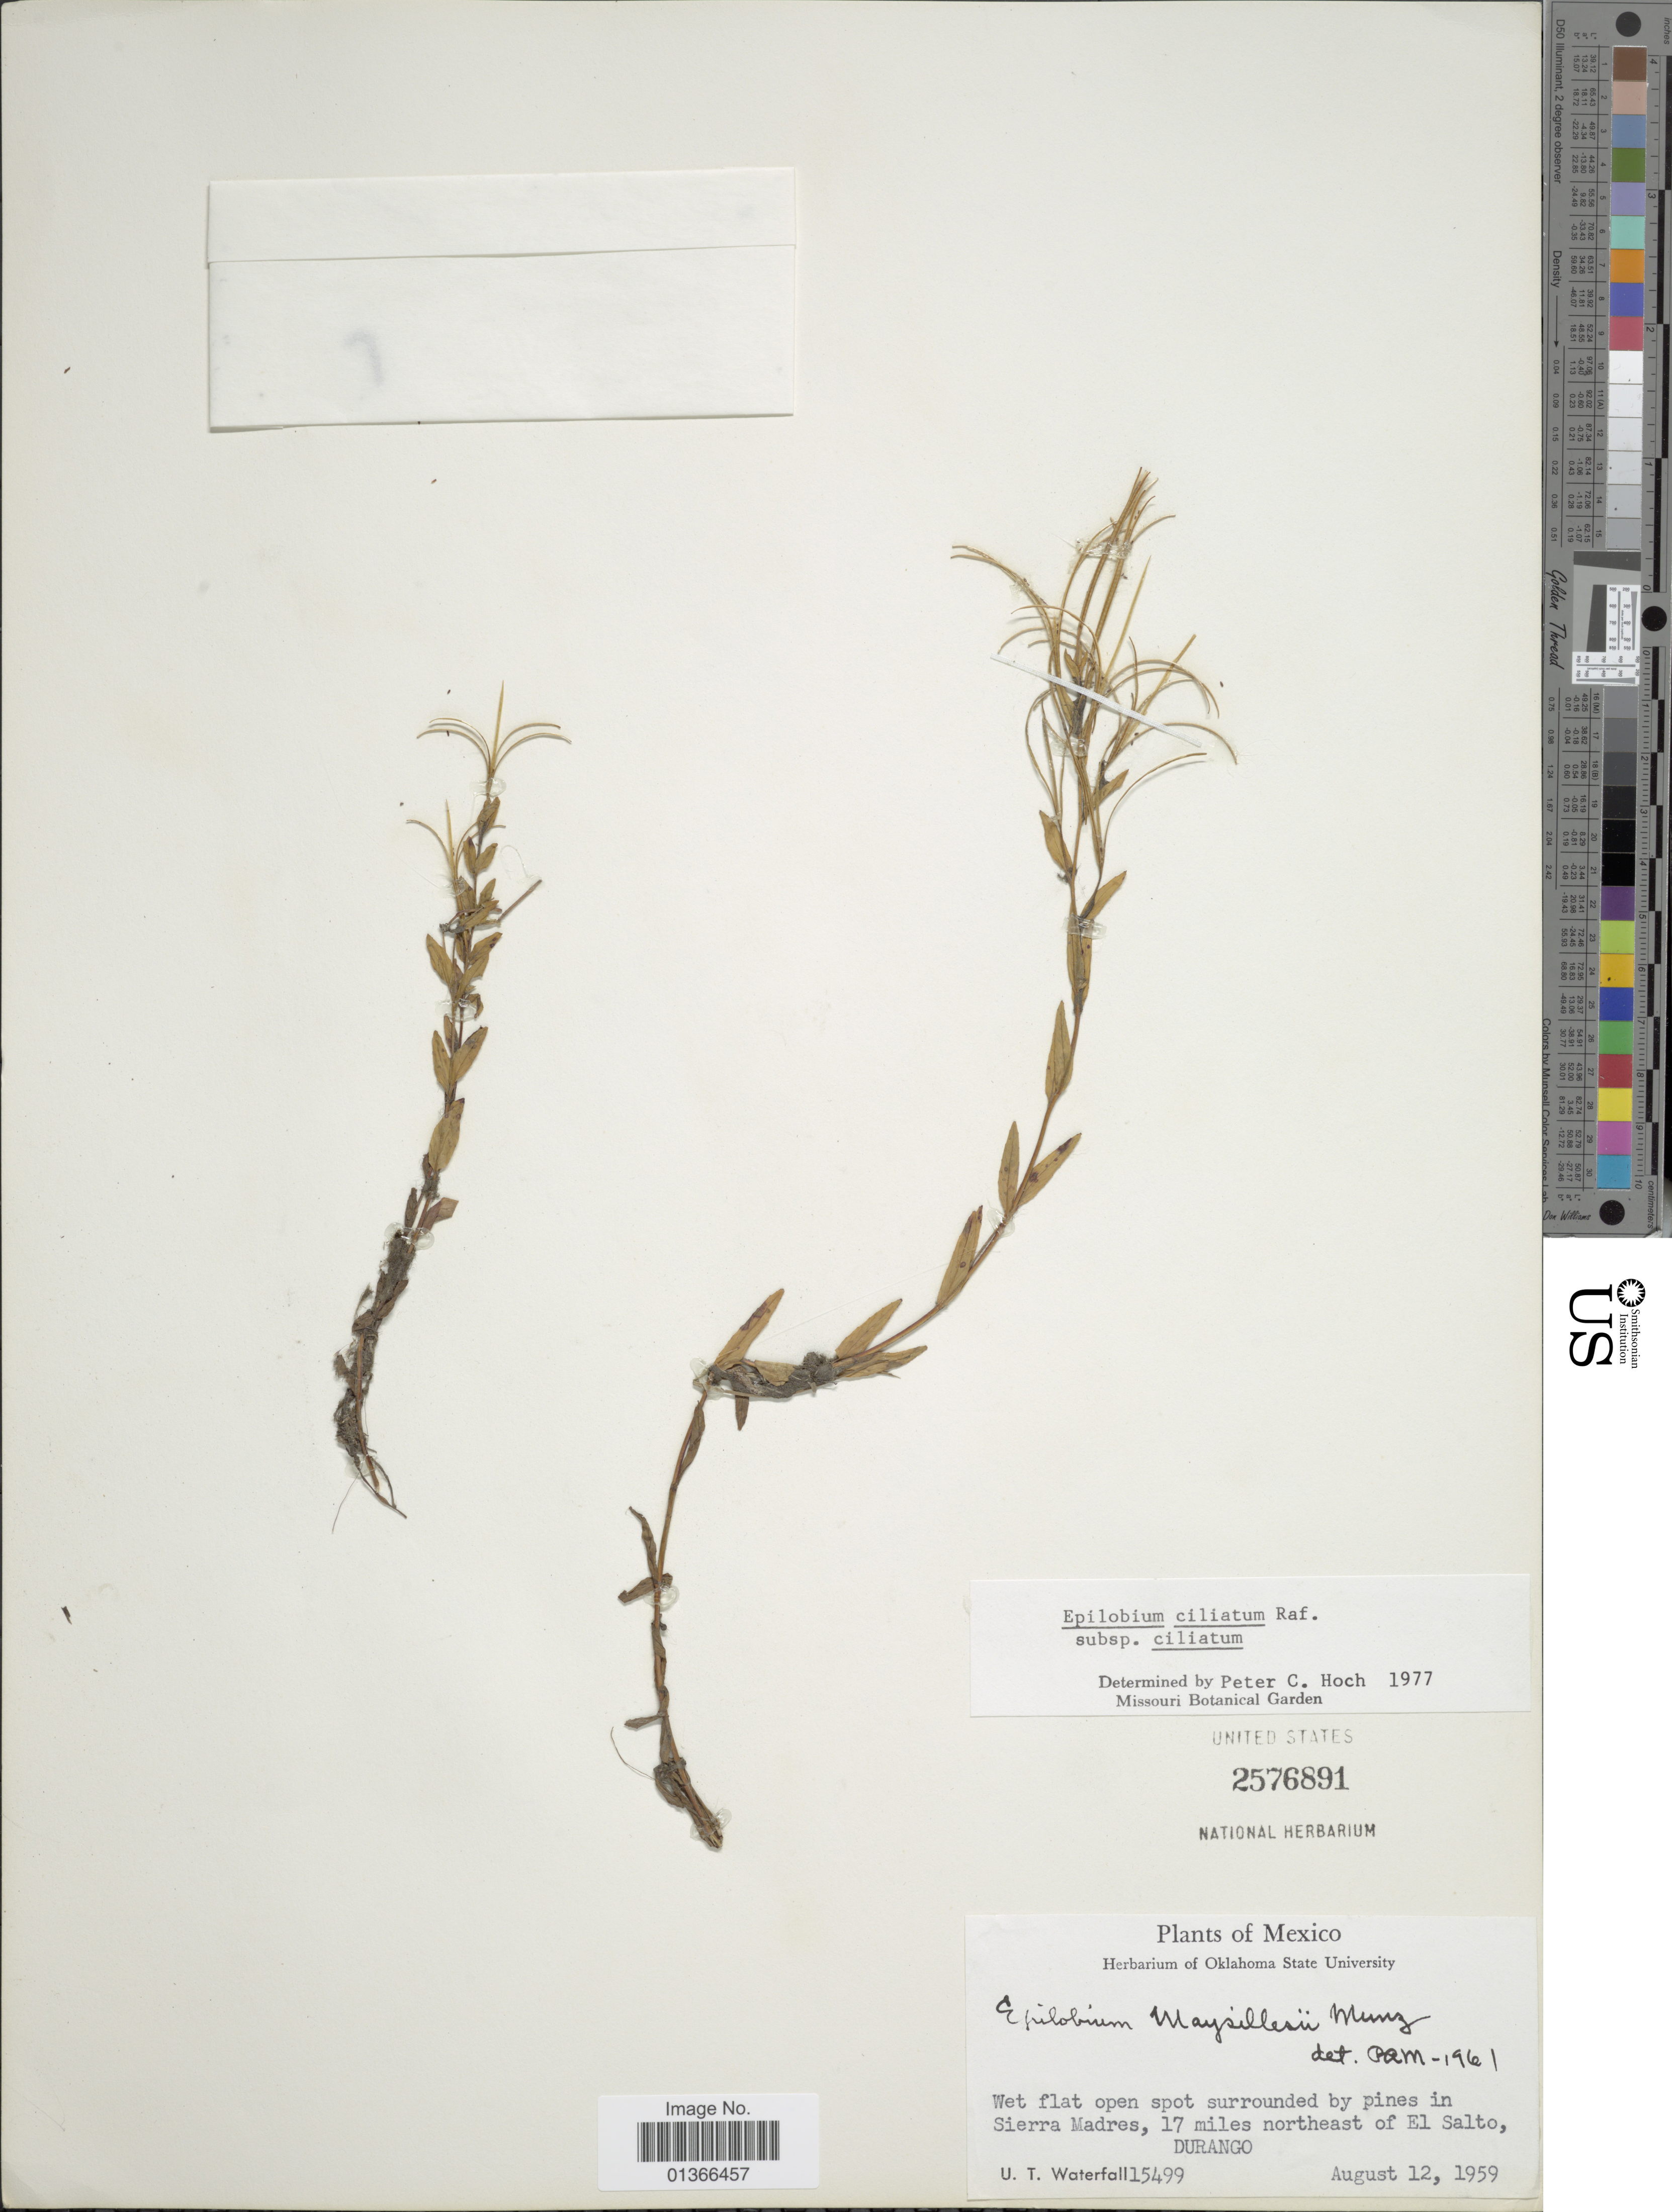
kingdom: Plantae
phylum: Tracheophyta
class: Magnoliopsida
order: Myrtales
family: Onagraceae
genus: Epilobium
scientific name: Epilobium ciliatum subsp. ciliatum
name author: Raf.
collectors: U. T. Waterfall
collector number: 15499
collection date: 1959-08-12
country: Mexico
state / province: Durango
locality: Wet flat open spot surrounded by pines in Sierra Madres, 17 miles northeast of El Salto.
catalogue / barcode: US 2576891